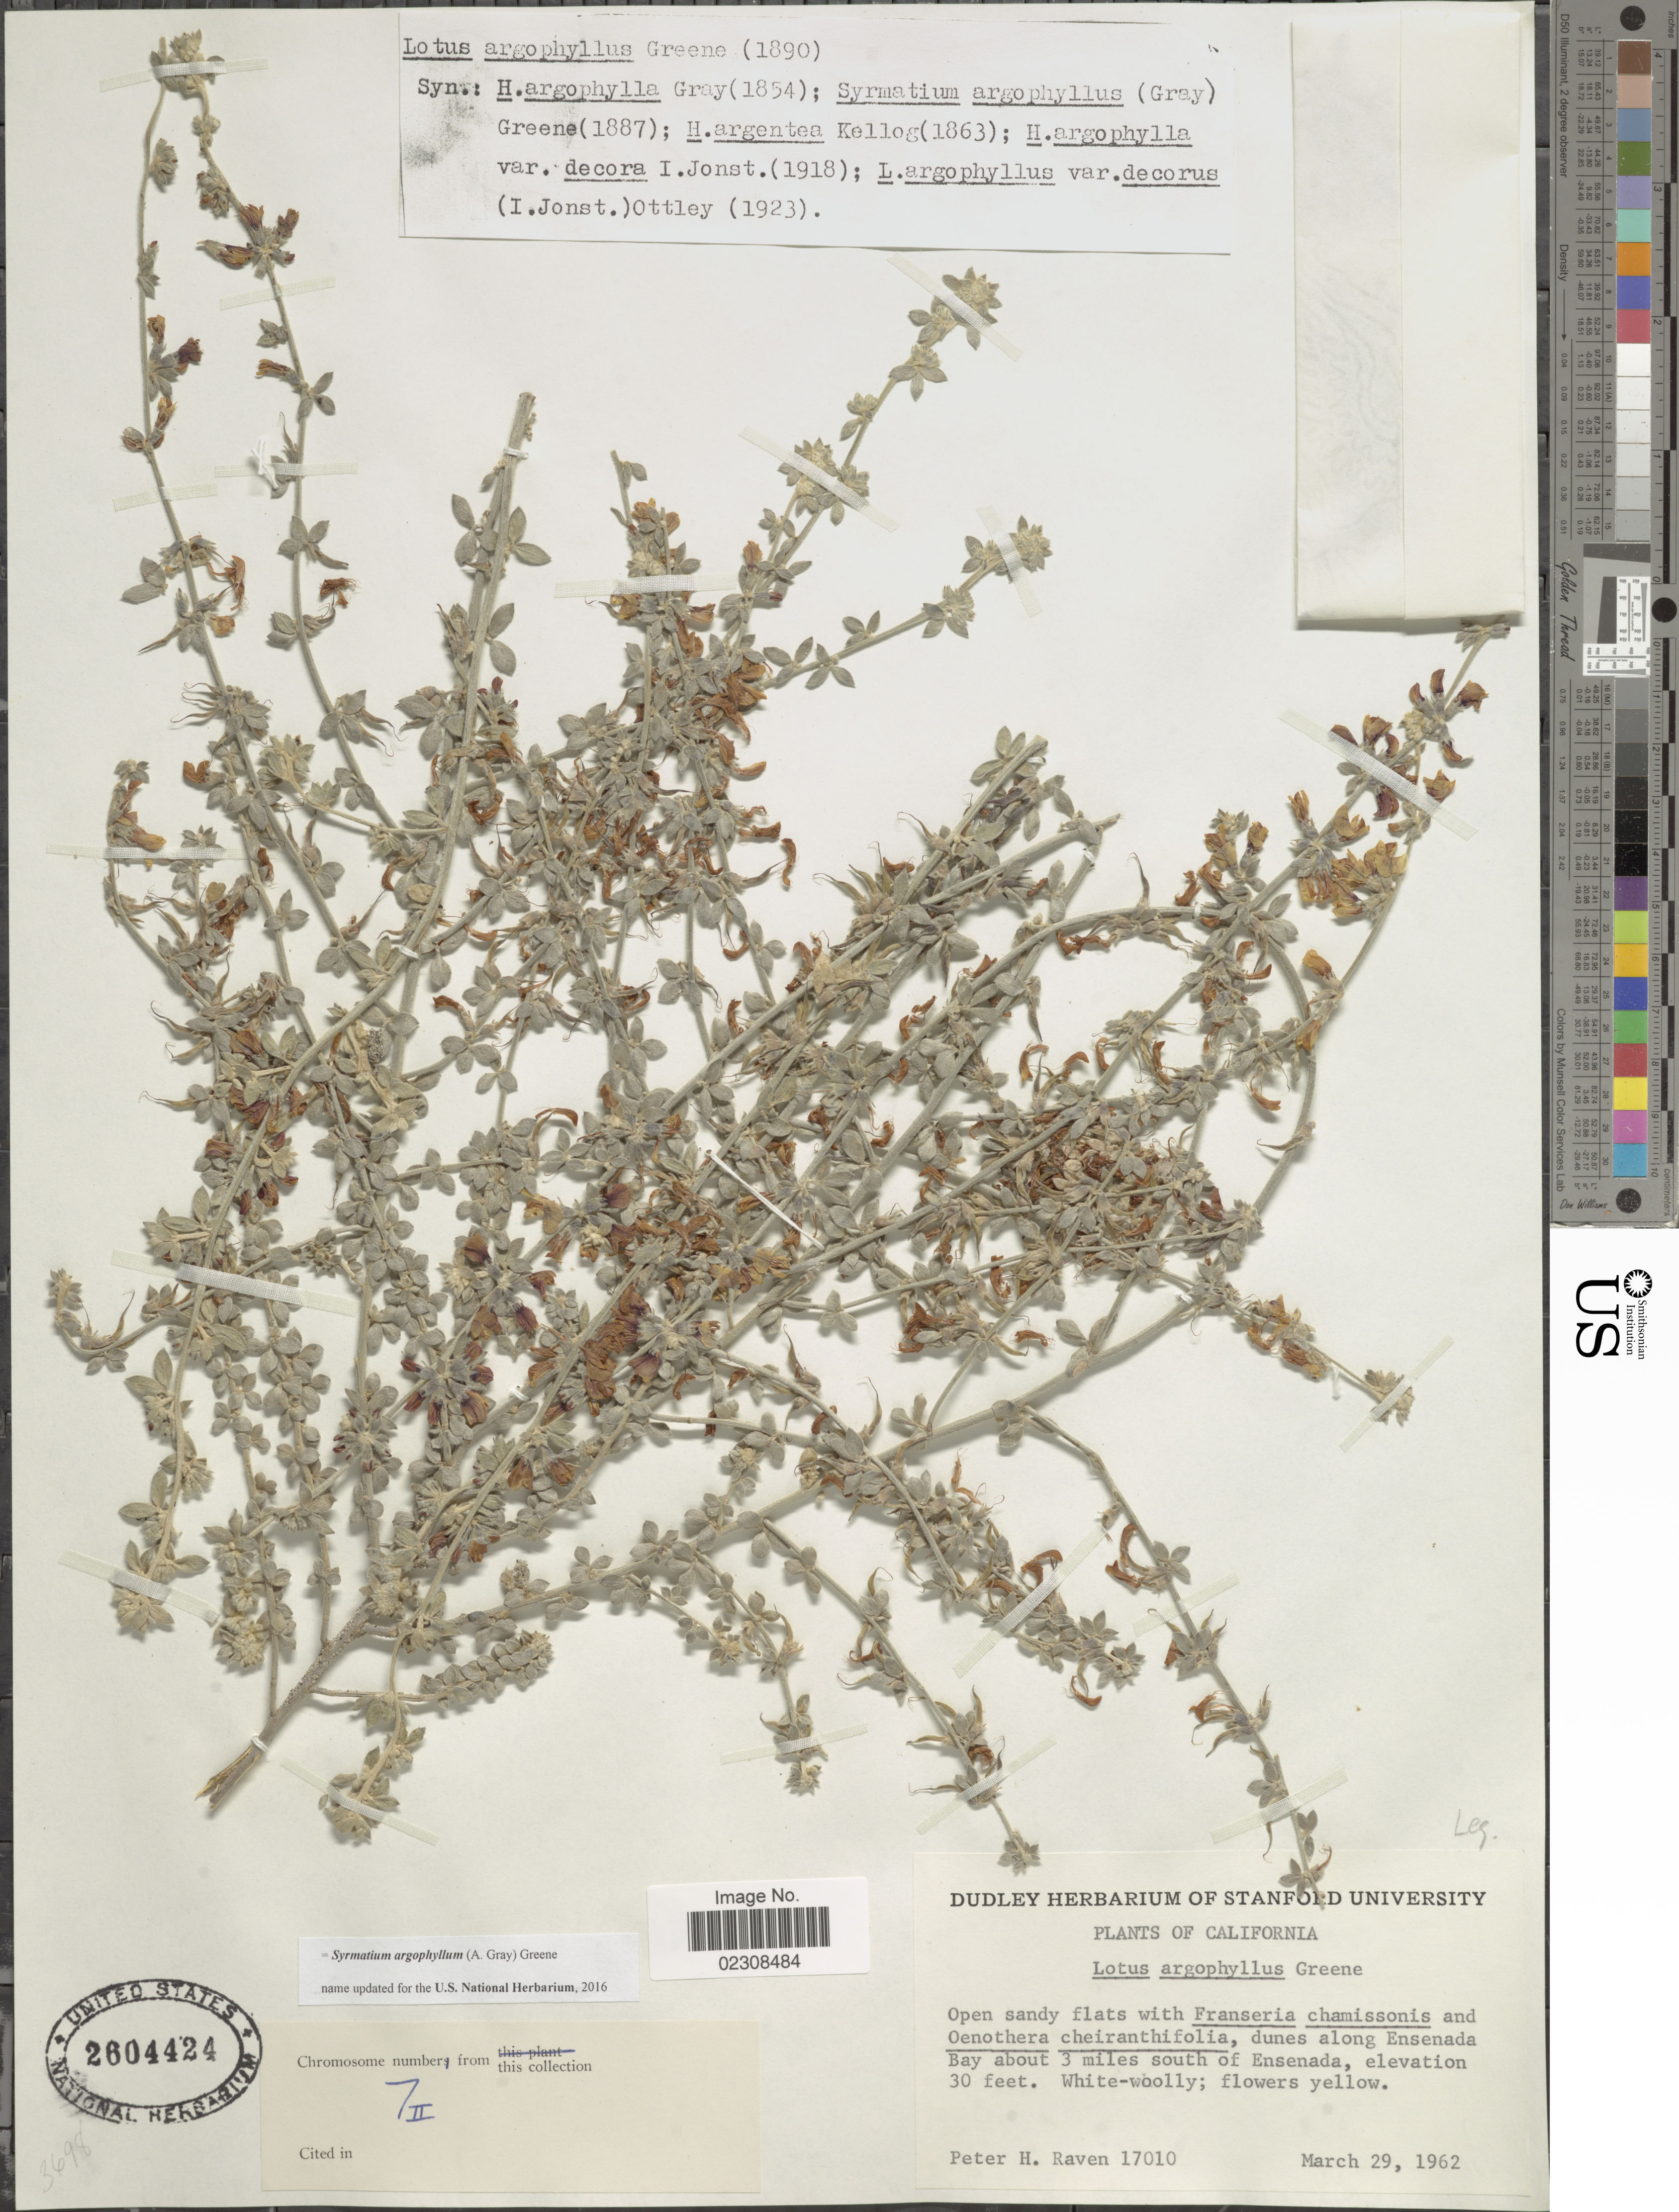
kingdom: Plantae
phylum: Tracheophyta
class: Magnoliopsida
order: Fabales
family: Fabaceae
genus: Syrmatium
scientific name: Syrmatium argophyllum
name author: (A. Gray) Greene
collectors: P. Raven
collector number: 17010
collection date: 1962-03-29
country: United States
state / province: California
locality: Dunes along Ensenada Bay about 3 miles south of Ensenada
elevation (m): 9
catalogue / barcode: US 2604424